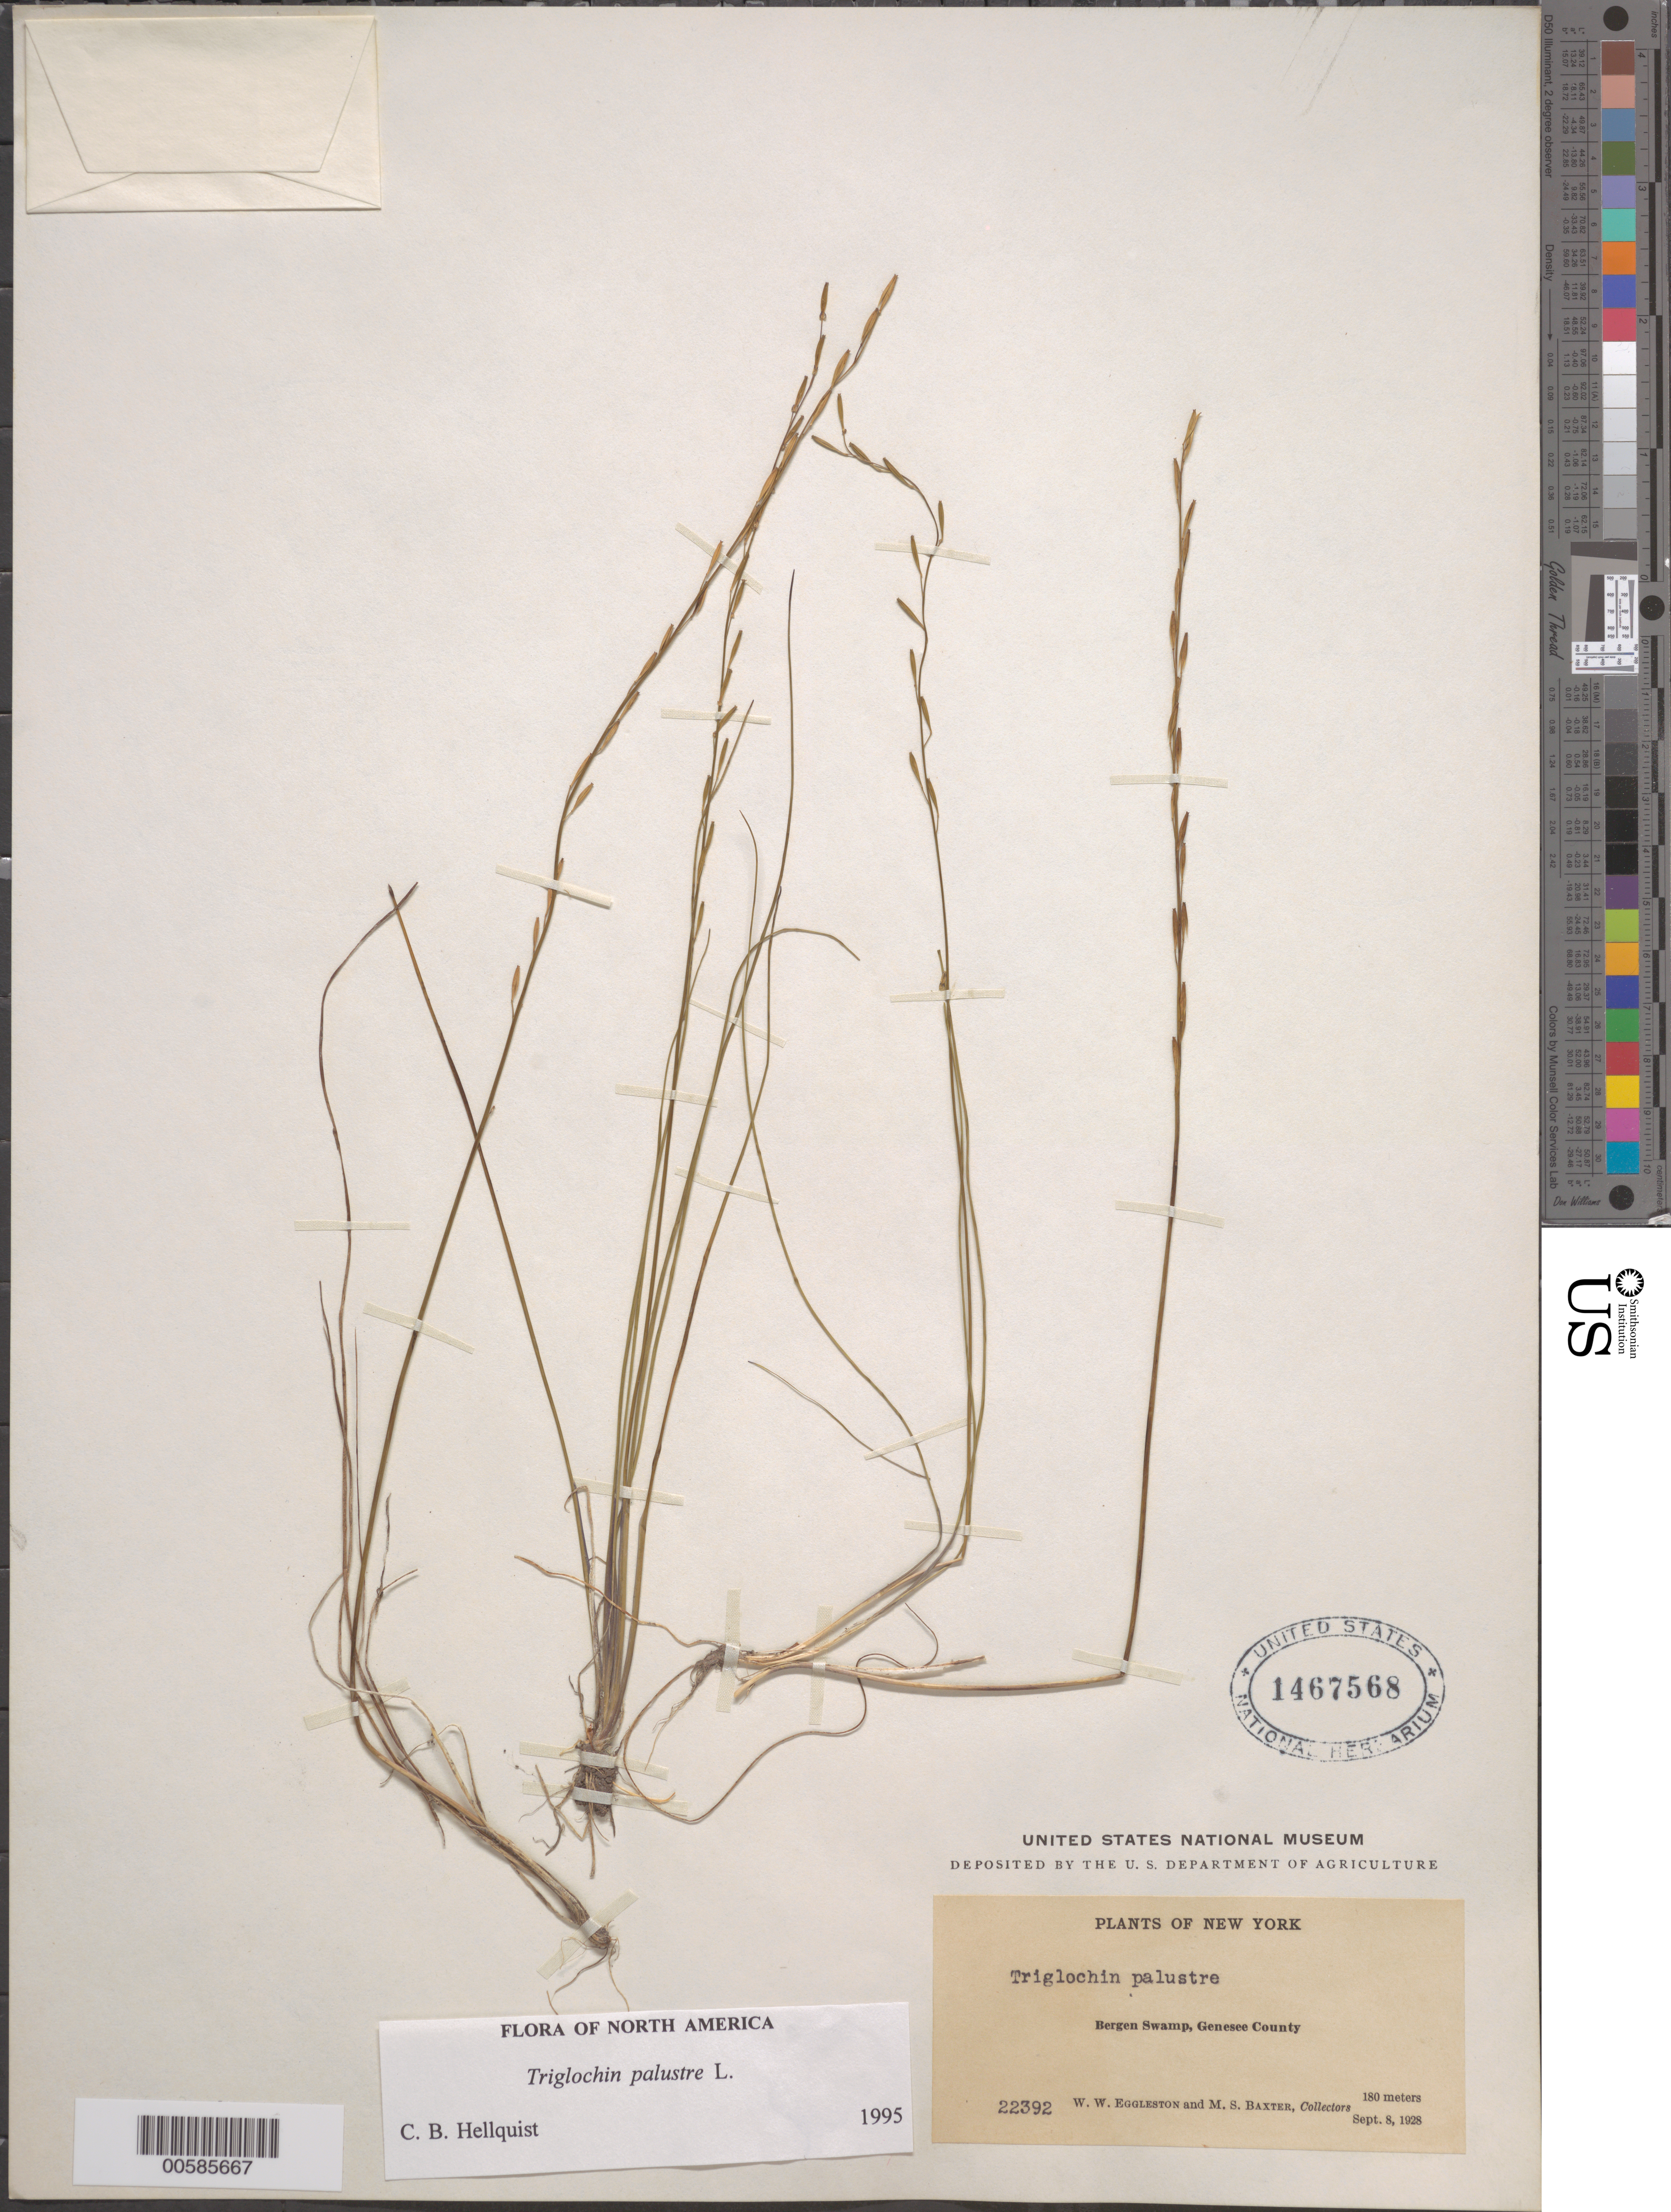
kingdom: Plantae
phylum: Tracheophyta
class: Liliopsida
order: Alismatales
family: Juncaginaceae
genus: Triglochin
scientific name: Triglochin palustris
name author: L.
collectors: W. W. Eggleston & M. Baxter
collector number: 22392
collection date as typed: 08 Sep 1928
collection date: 1928-09-08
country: United States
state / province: New York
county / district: Genesee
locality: Bergen Swamp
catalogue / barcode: US 1467568